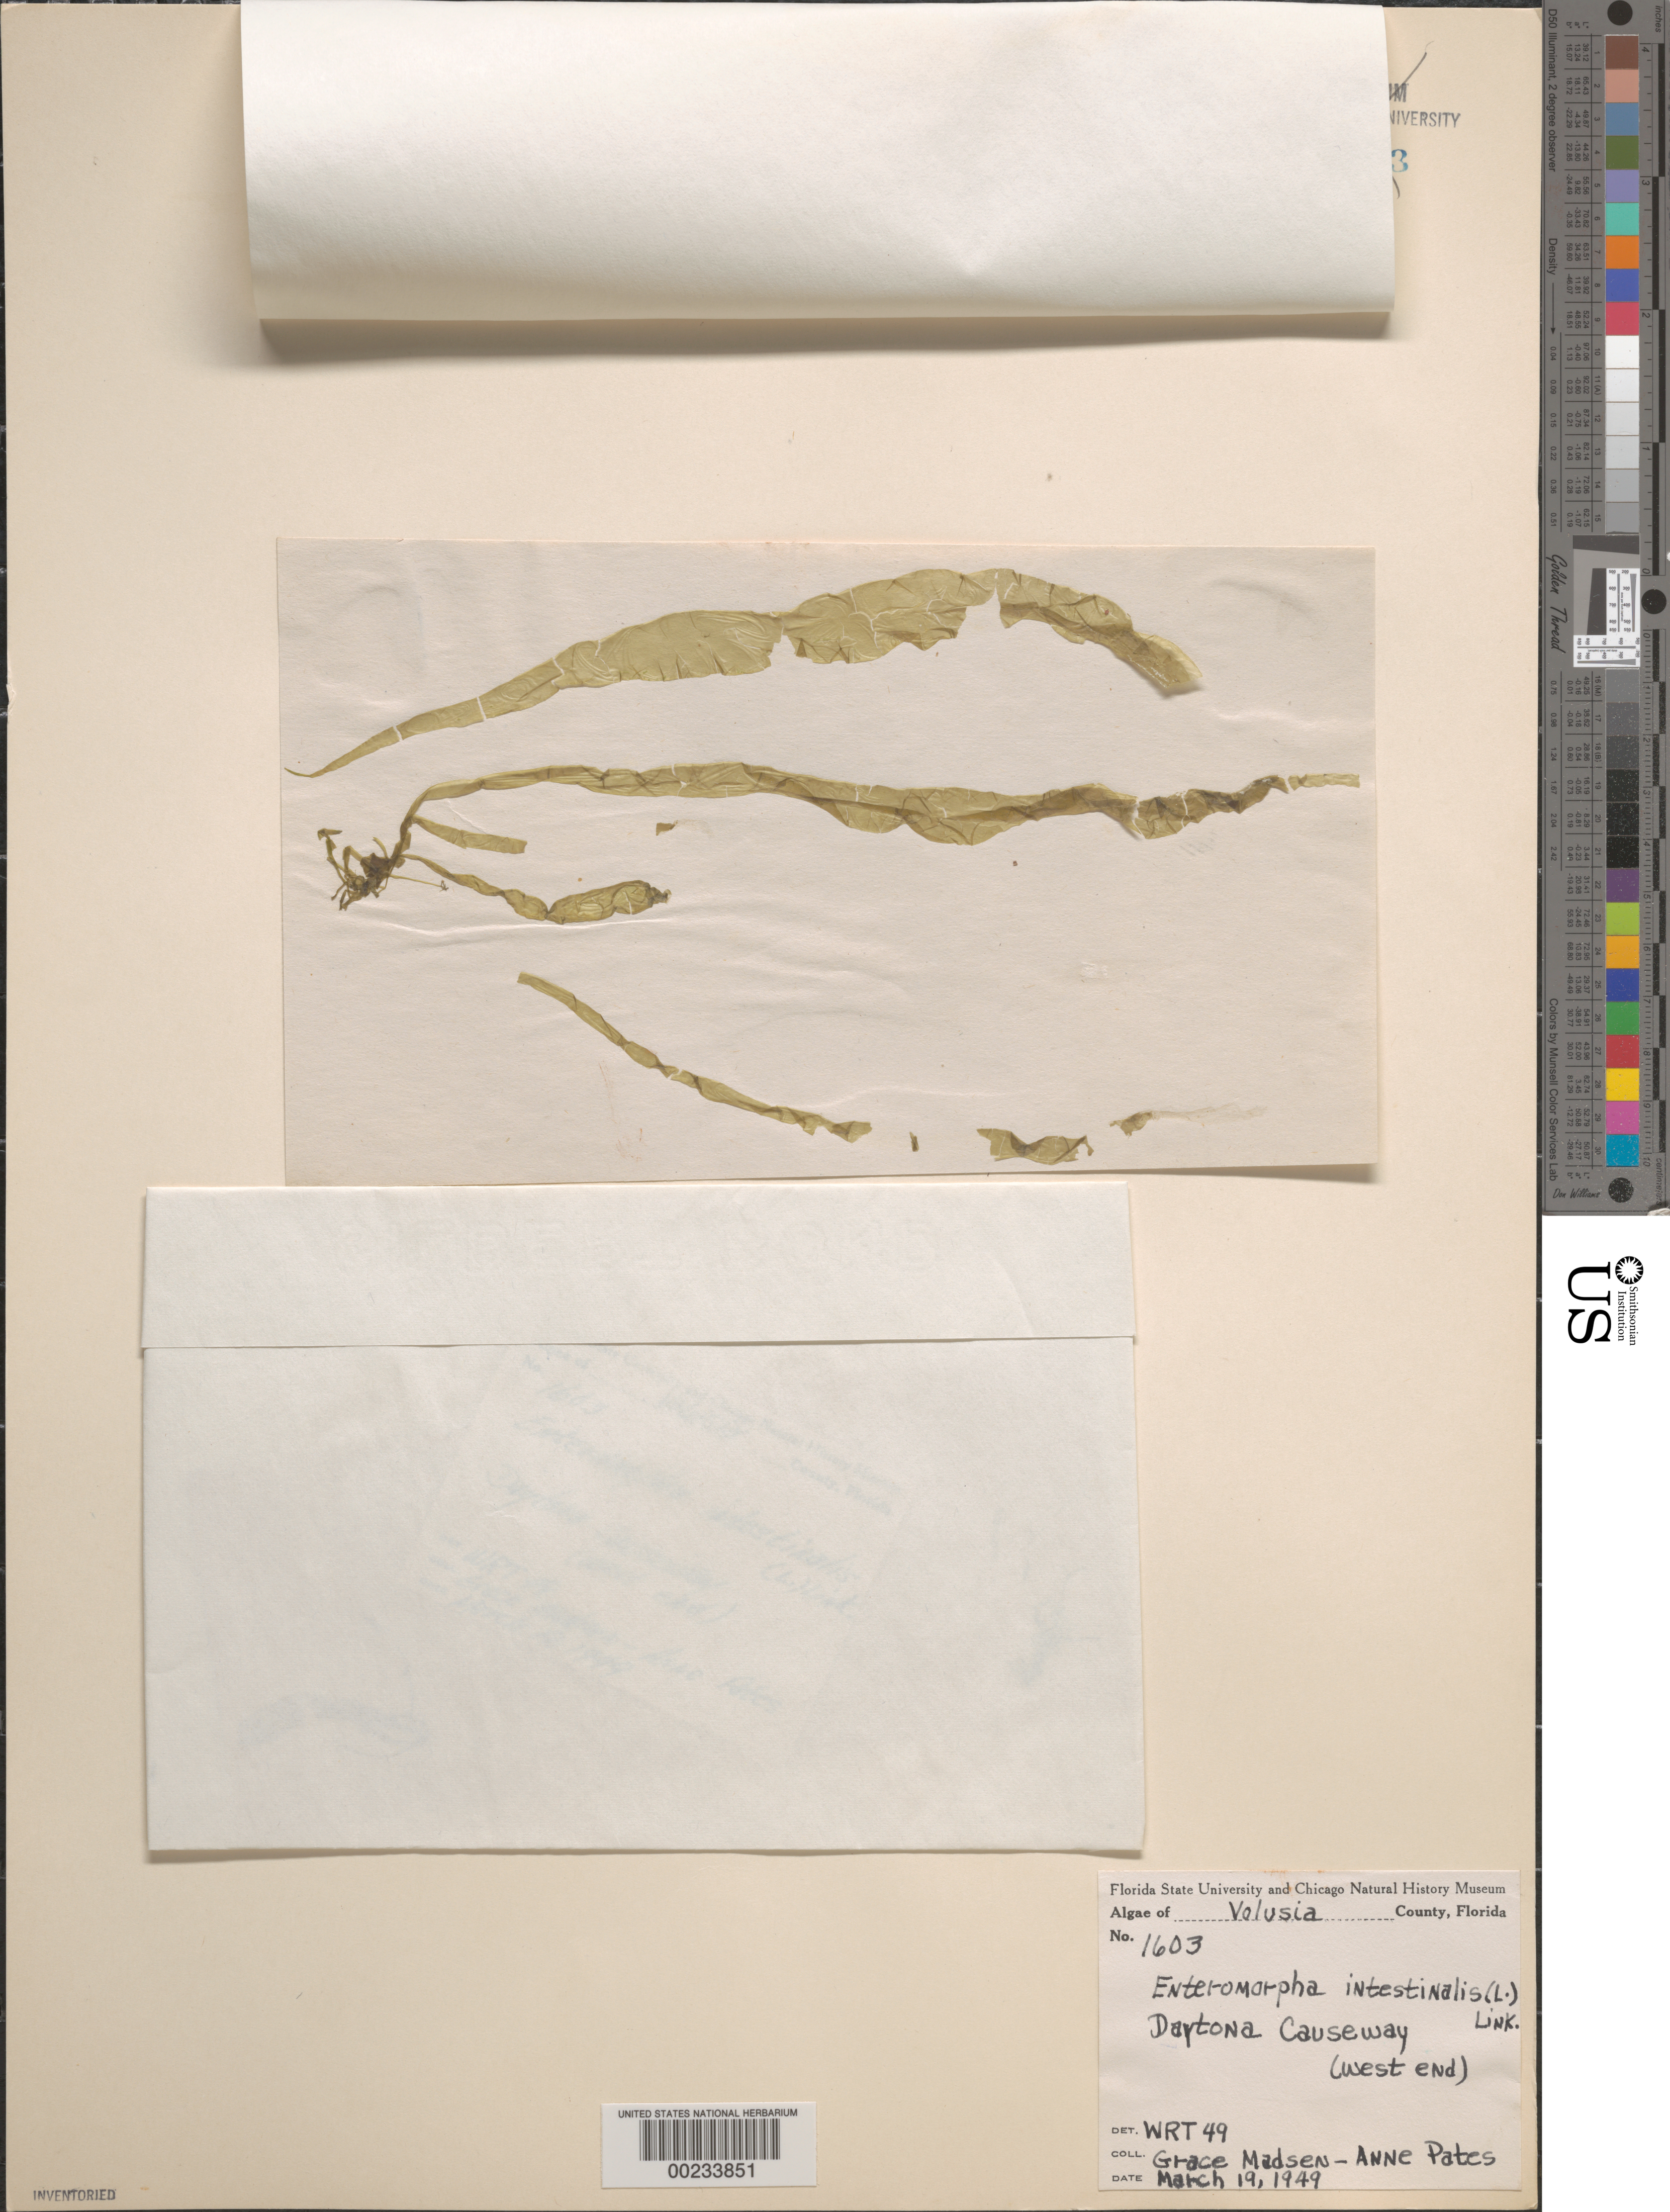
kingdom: Plantae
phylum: Chlorophyta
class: Ulvophyceae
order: Ulvales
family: Ulvaceae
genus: Ulva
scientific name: Ulva intestinalis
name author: L.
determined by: Algae name updating Project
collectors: G. Madsen & A. Pates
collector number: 1603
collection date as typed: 19 Mar 1949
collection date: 1949-03-19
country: United States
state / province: Florida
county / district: Volusia County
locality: Daytona Causeway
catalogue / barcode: US 19564